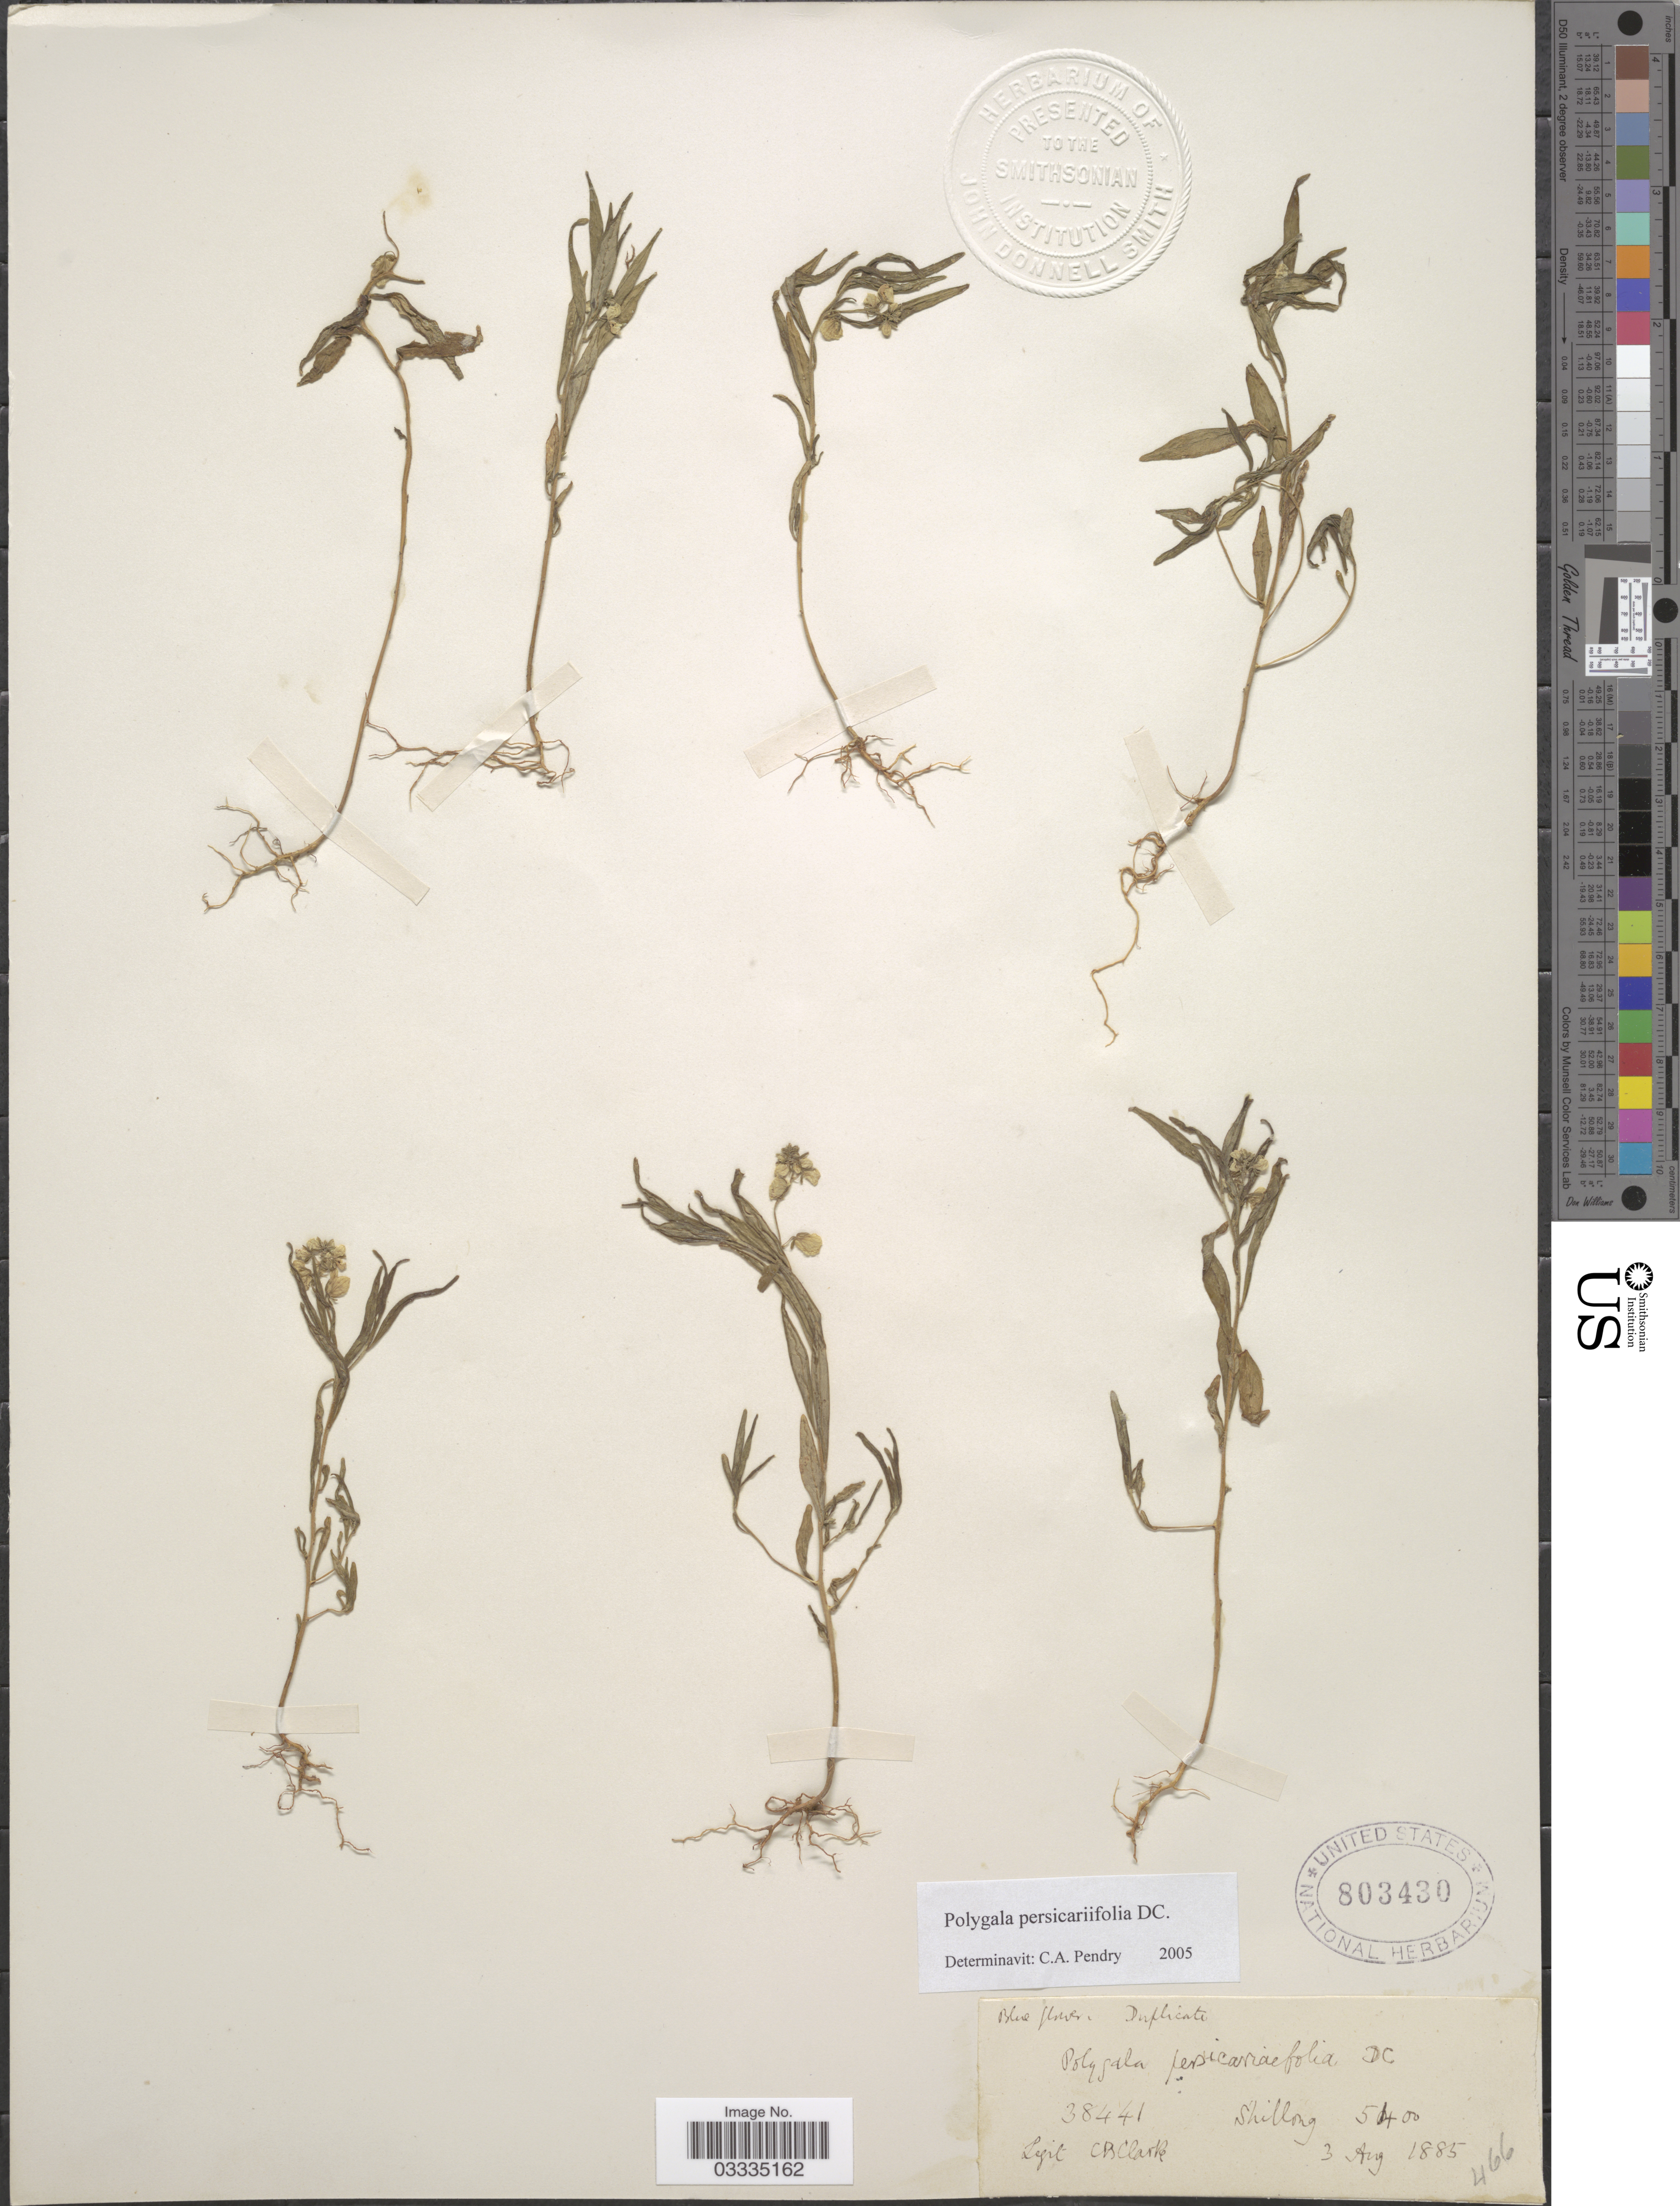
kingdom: Plantae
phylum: Tracheophyta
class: Magnoliopsida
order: Fabales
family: Polygalaceae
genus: Polygala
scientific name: Polygala persicariifolia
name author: DC.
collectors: C. B. Clarke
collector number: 38441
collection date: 1885-08-03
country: India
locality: Shillong.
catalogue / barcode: US 803430